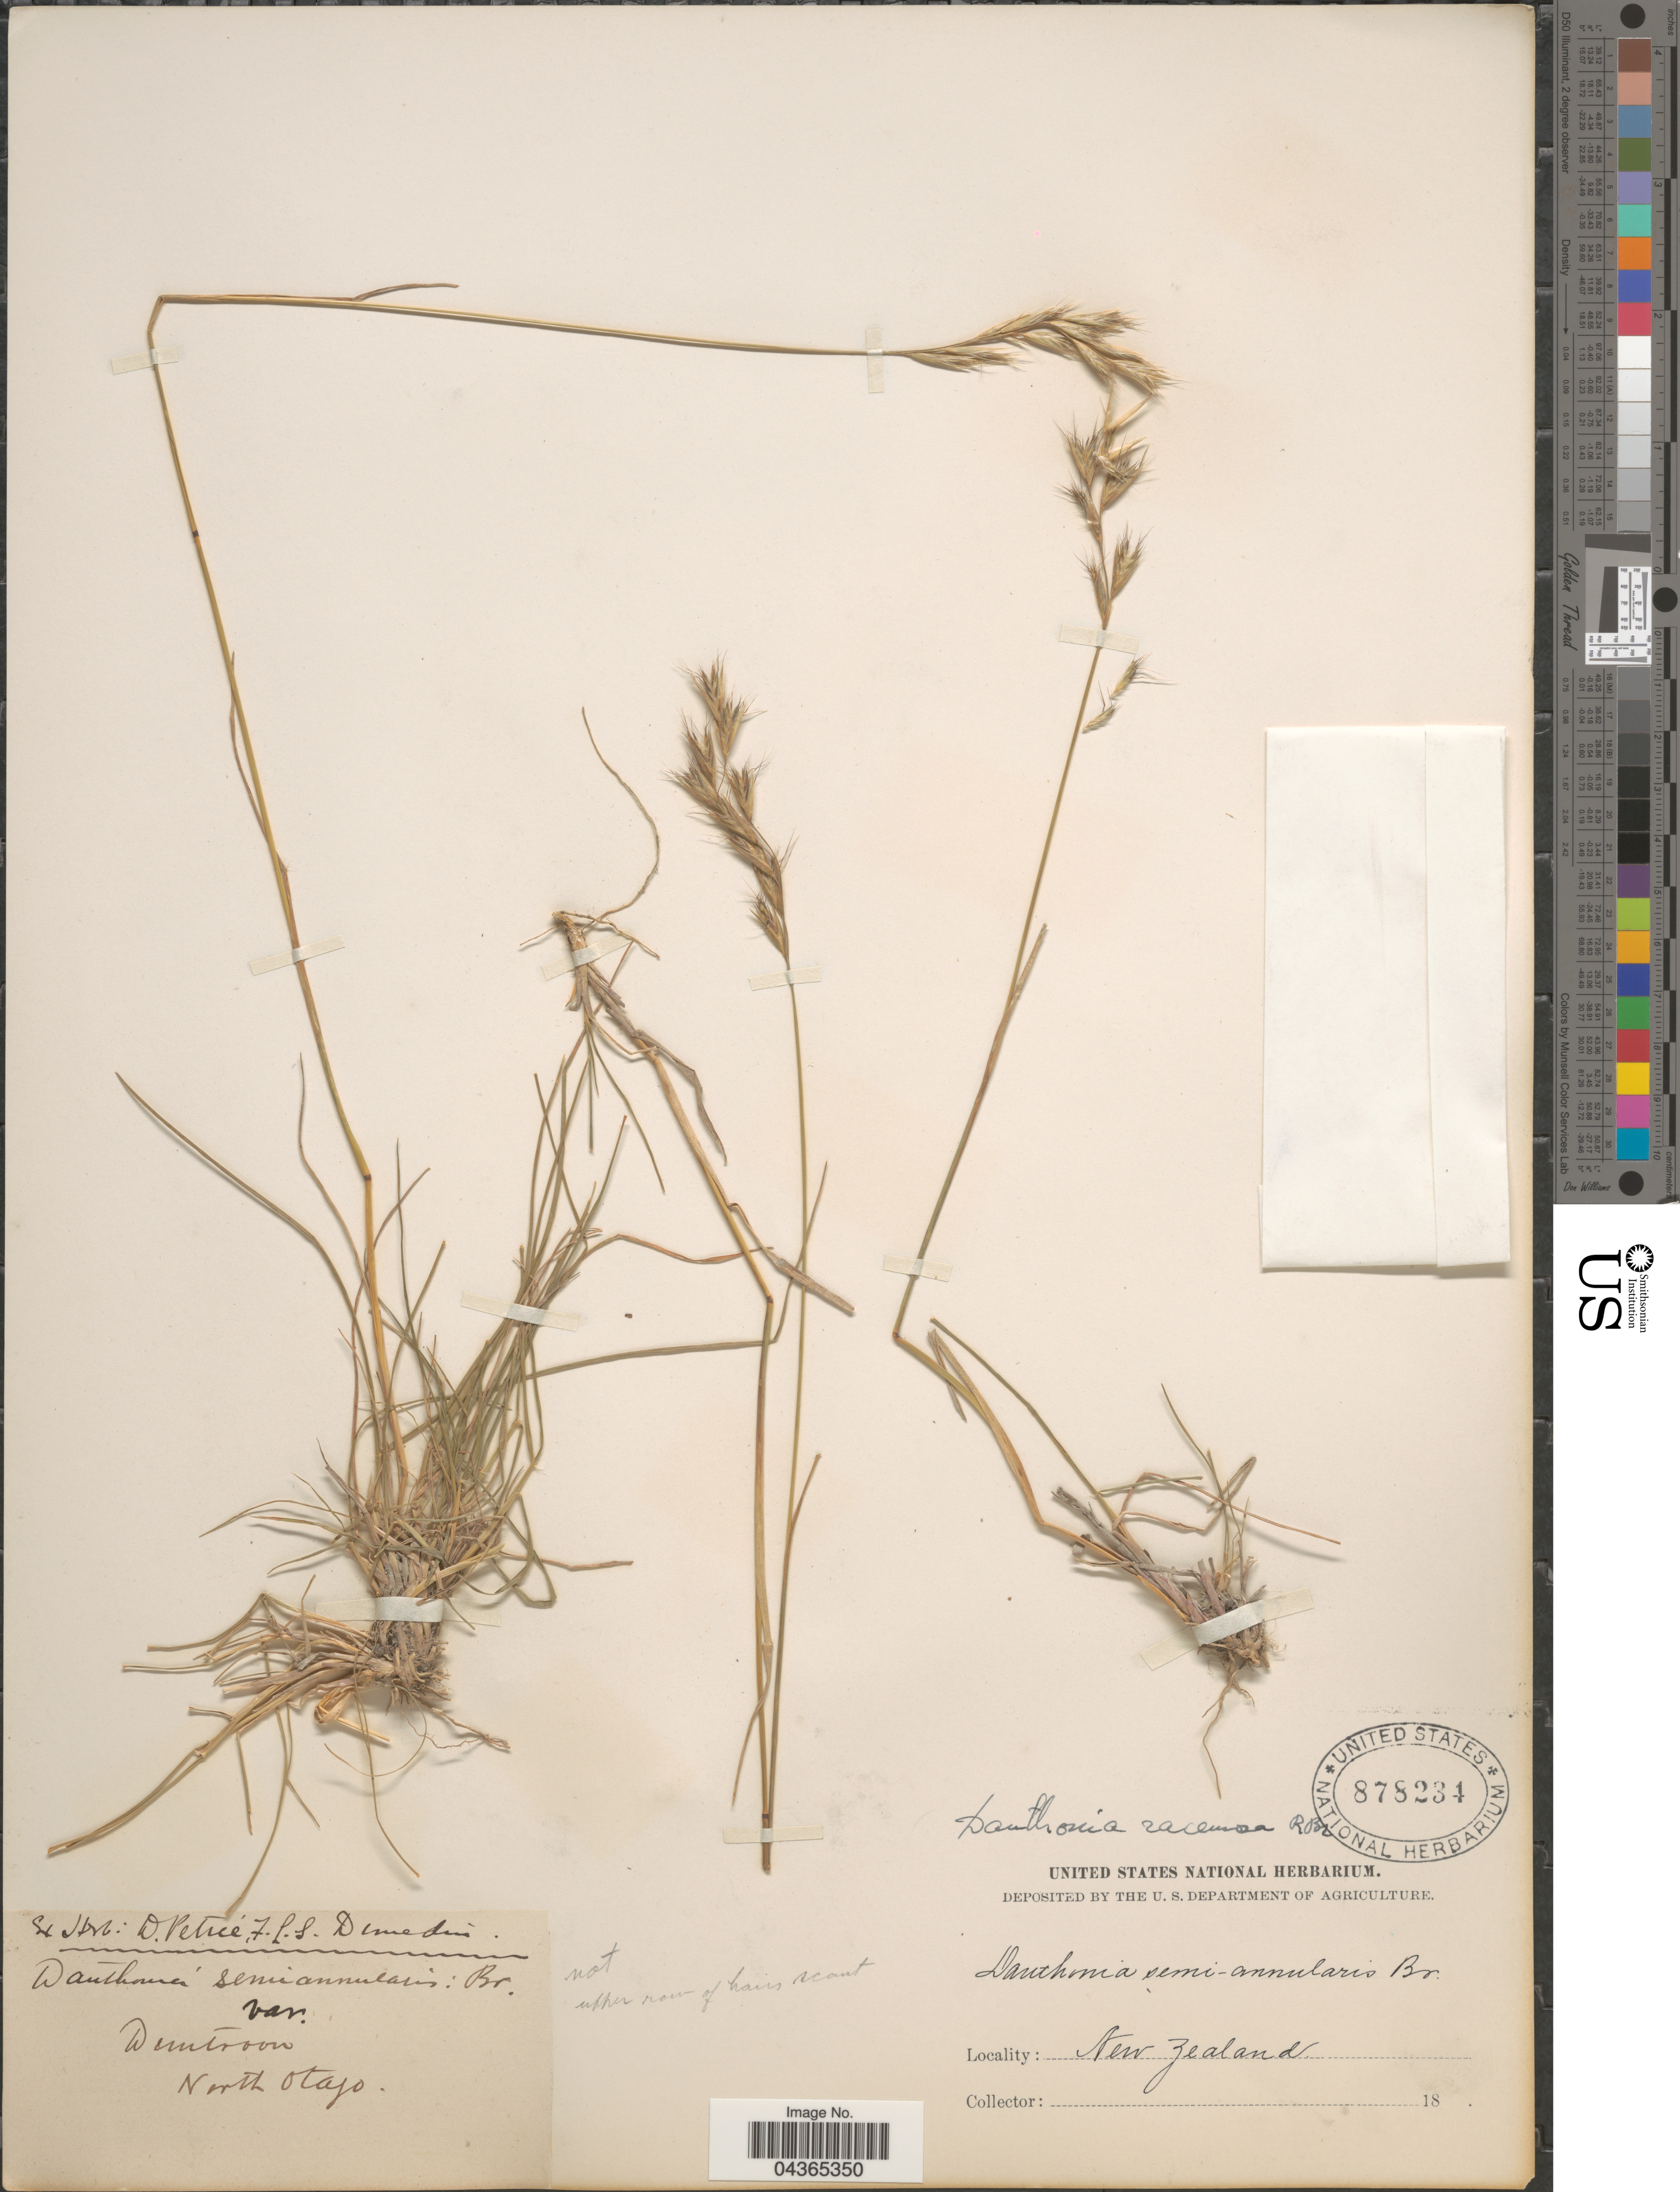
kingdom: Plantae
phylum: Tracheophyta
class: Liliopsida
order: Poales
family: Poaceae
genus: Rytidosperma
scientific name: Rytidosperma racemosum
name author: (R. Br.) Connor & Edgar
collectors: D. Petrie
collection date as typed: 18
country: New Zealand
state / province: Otago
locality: Duntroon.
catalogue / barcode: US 878234